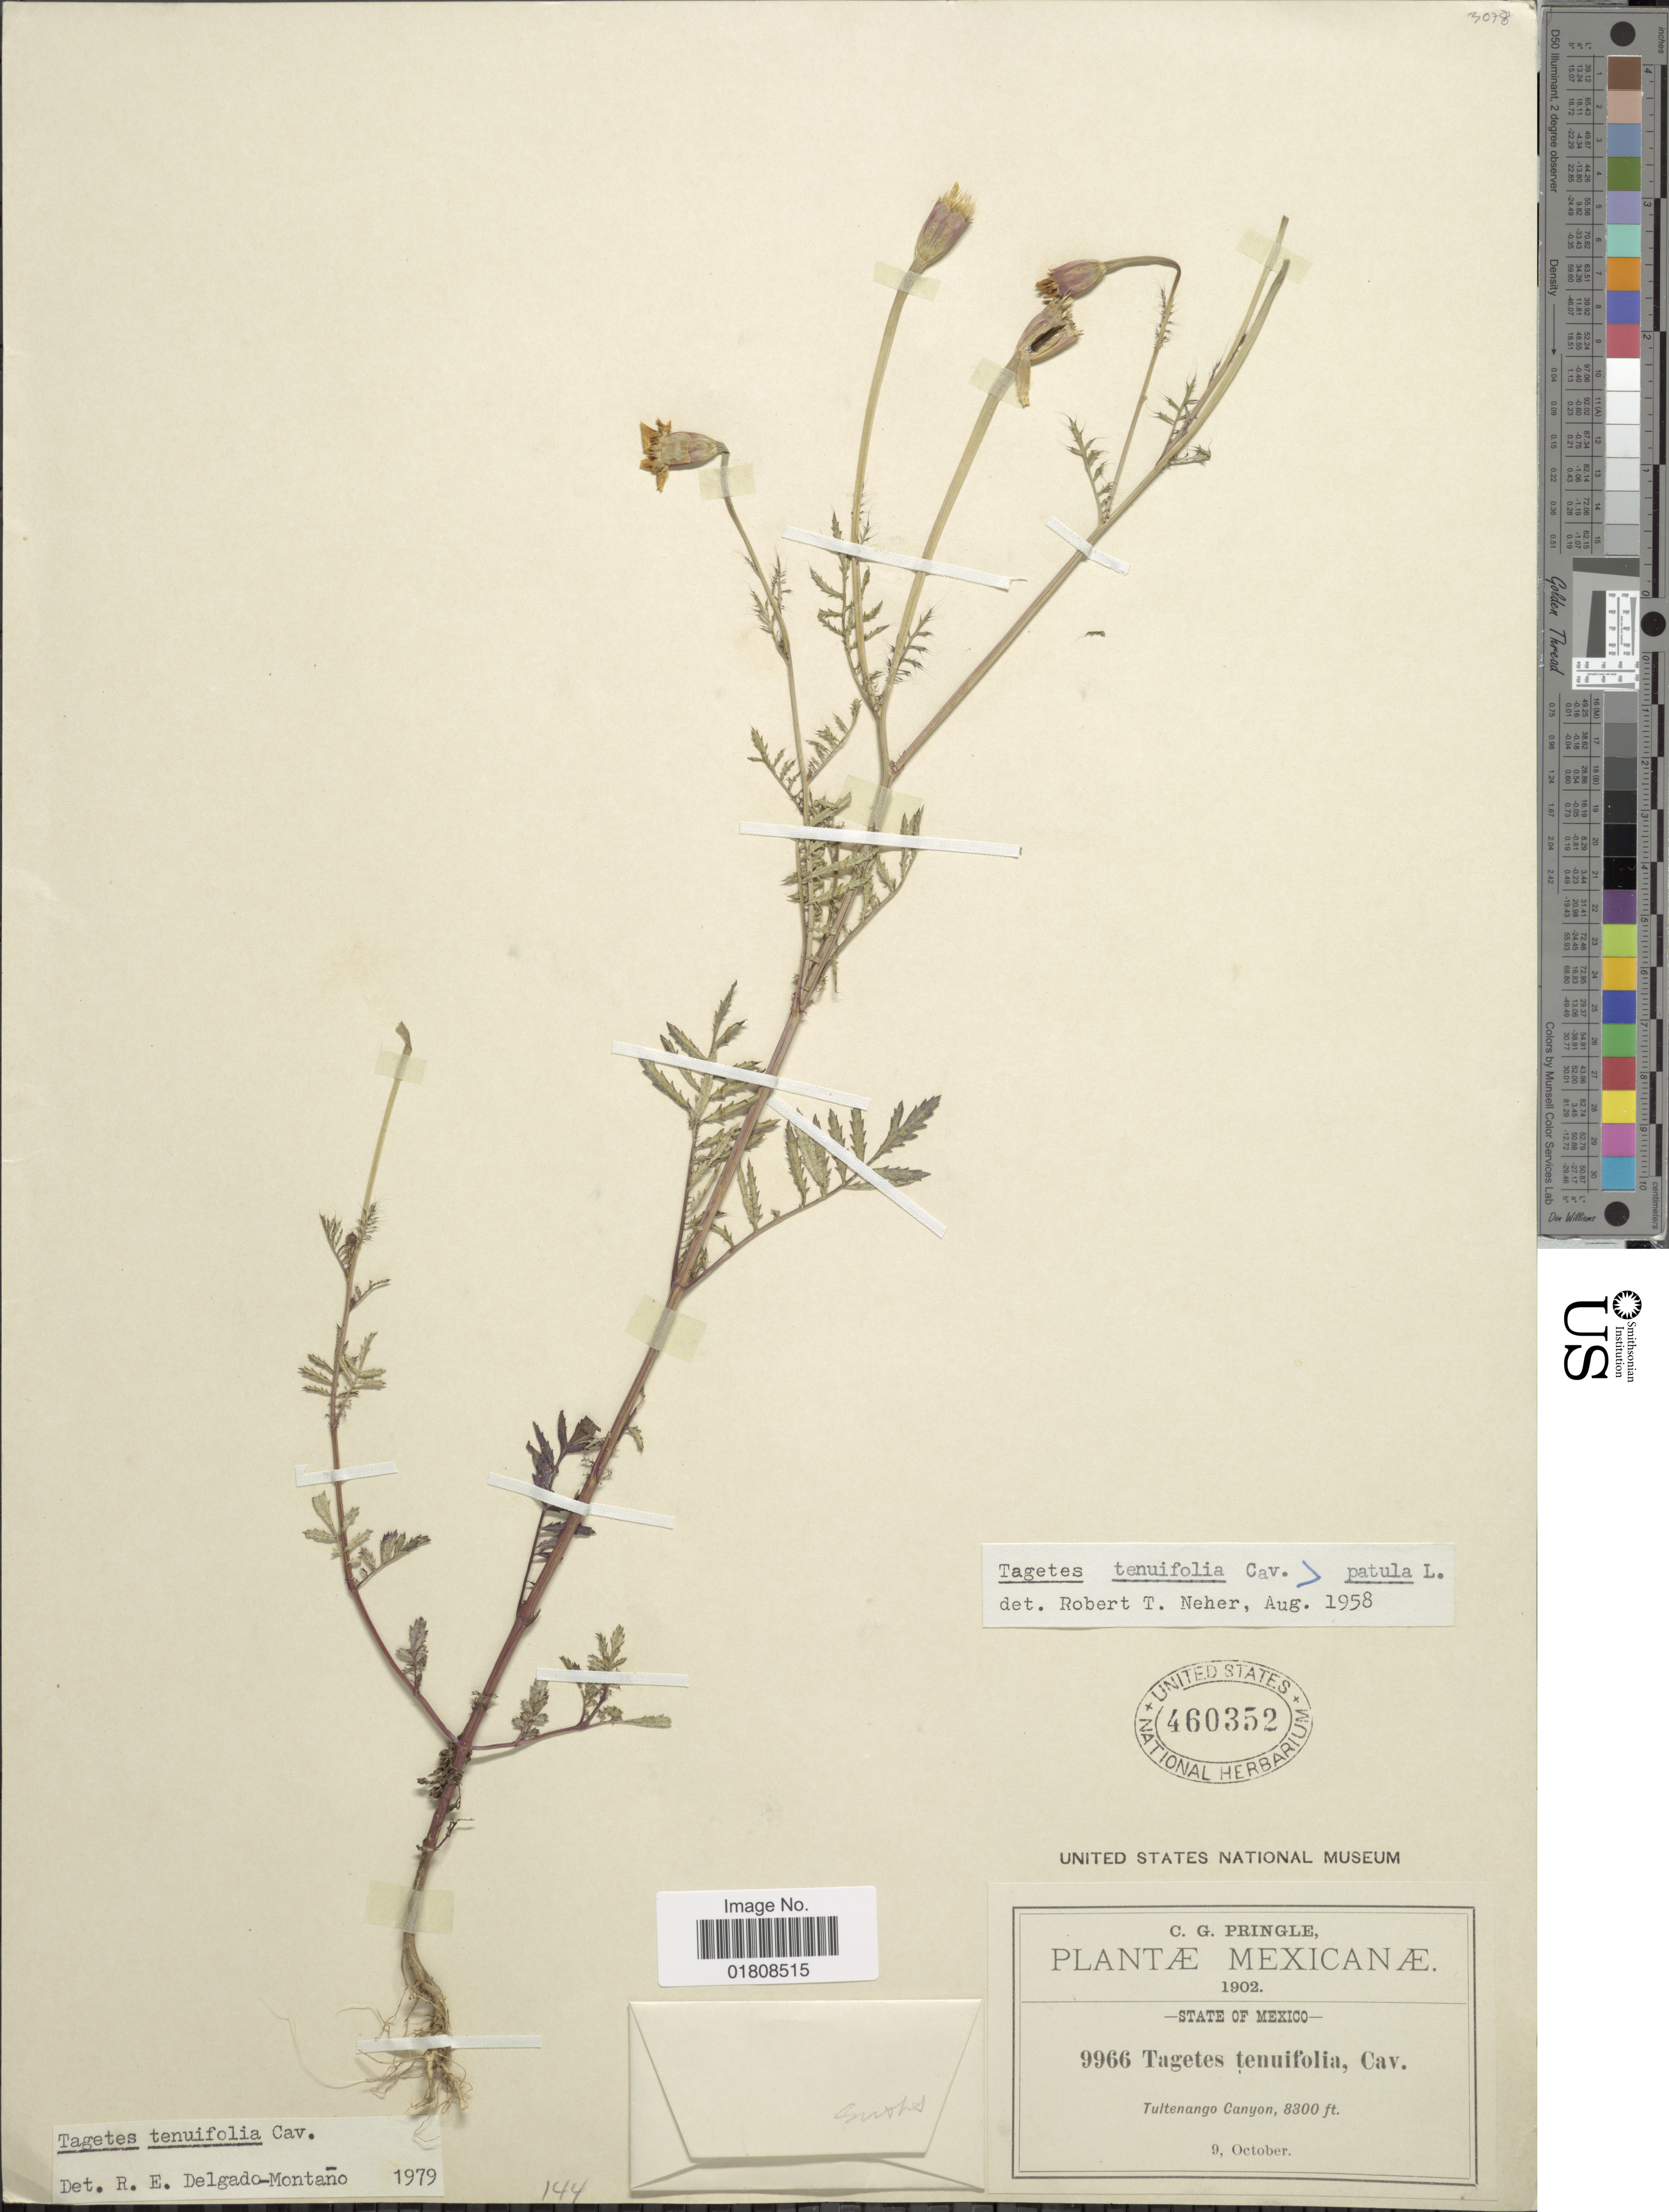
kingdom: Plantae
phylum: Tracheophyta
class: Magnoliopsida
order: Asterales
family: Asteraceae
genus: Tagetes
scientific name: Tagetes tenuifolia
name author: Cav.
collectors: C. G. Pringle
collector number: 9966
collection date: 1902-10-09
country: Mexico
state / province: México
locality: Tultenango Canyon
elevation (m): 2530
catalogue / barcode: US 460352